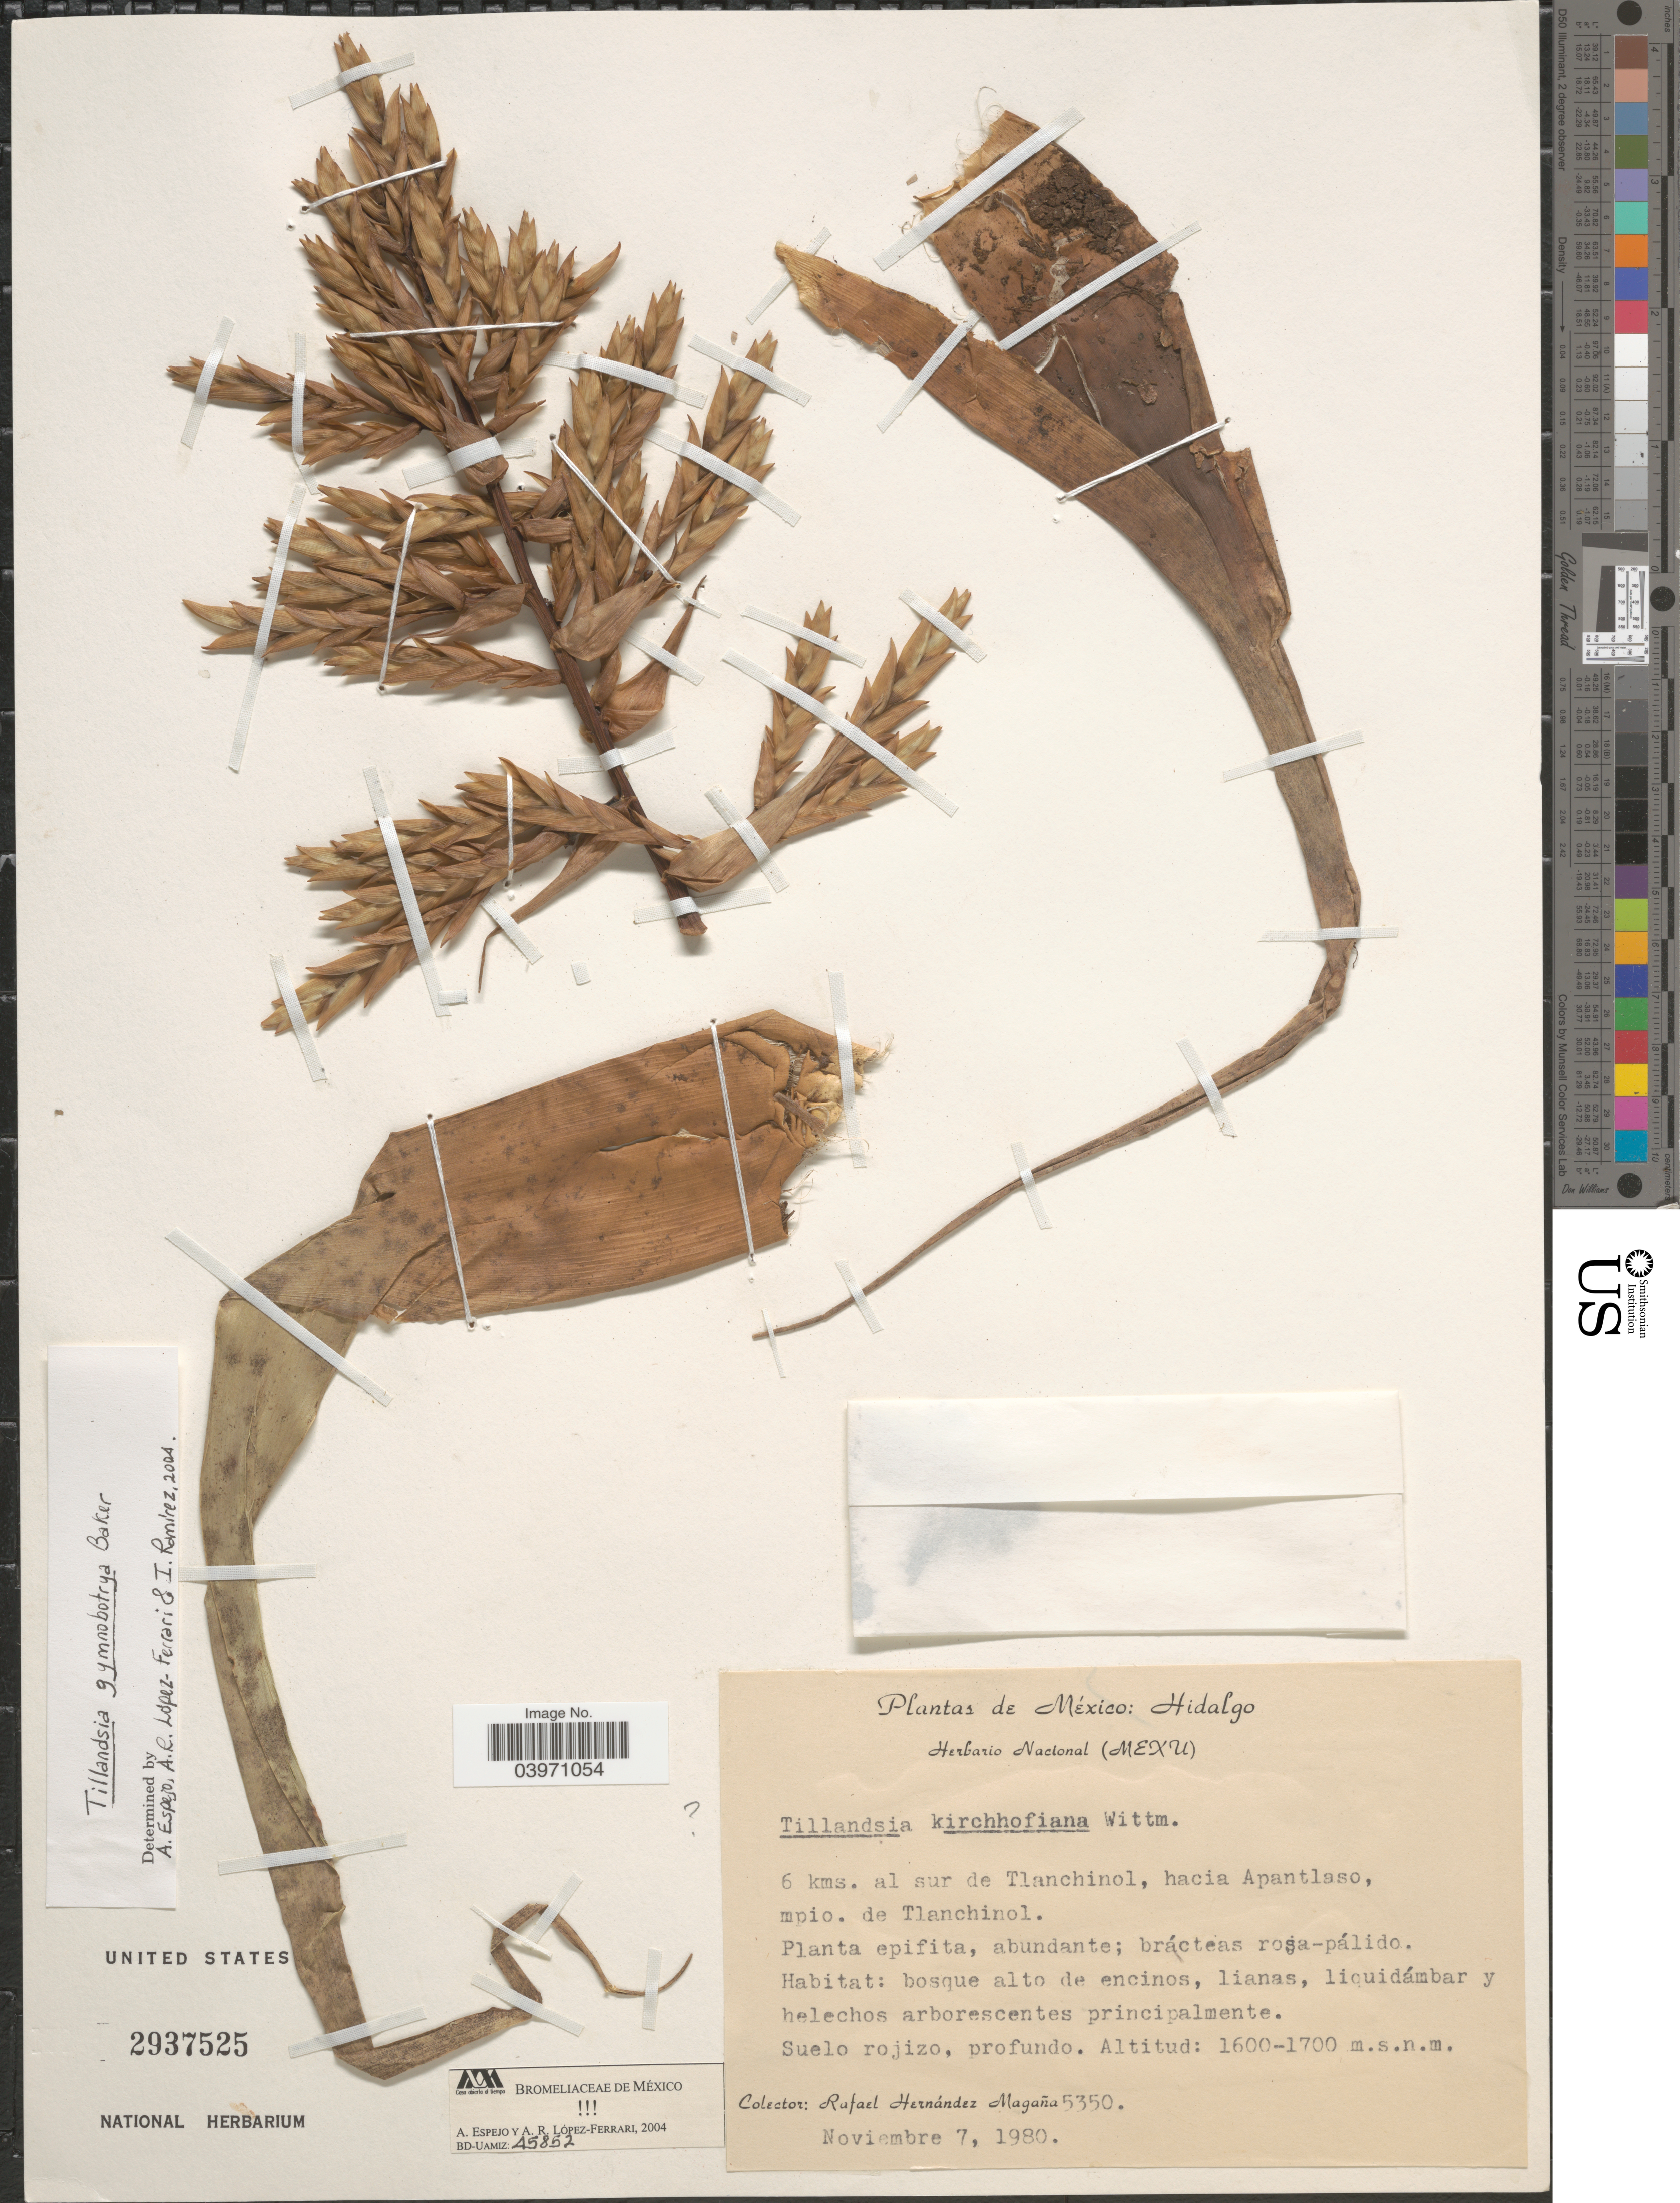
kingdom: Plantae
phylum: Tracheophyta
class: Liliopsida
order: Poales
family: Bromeliaceae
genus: Tillandsia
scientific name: Tillandsia gymnobotrya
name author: Baker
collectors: R. Hernández-M.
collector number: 5350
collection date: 1980-11-07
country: Mexico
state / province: Hidalgo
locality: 6 kms. al sur de Tlanchinol, hacia Apantlaso, mpio. de Tlanchinol.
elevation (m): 1600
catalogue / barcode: US 2937525